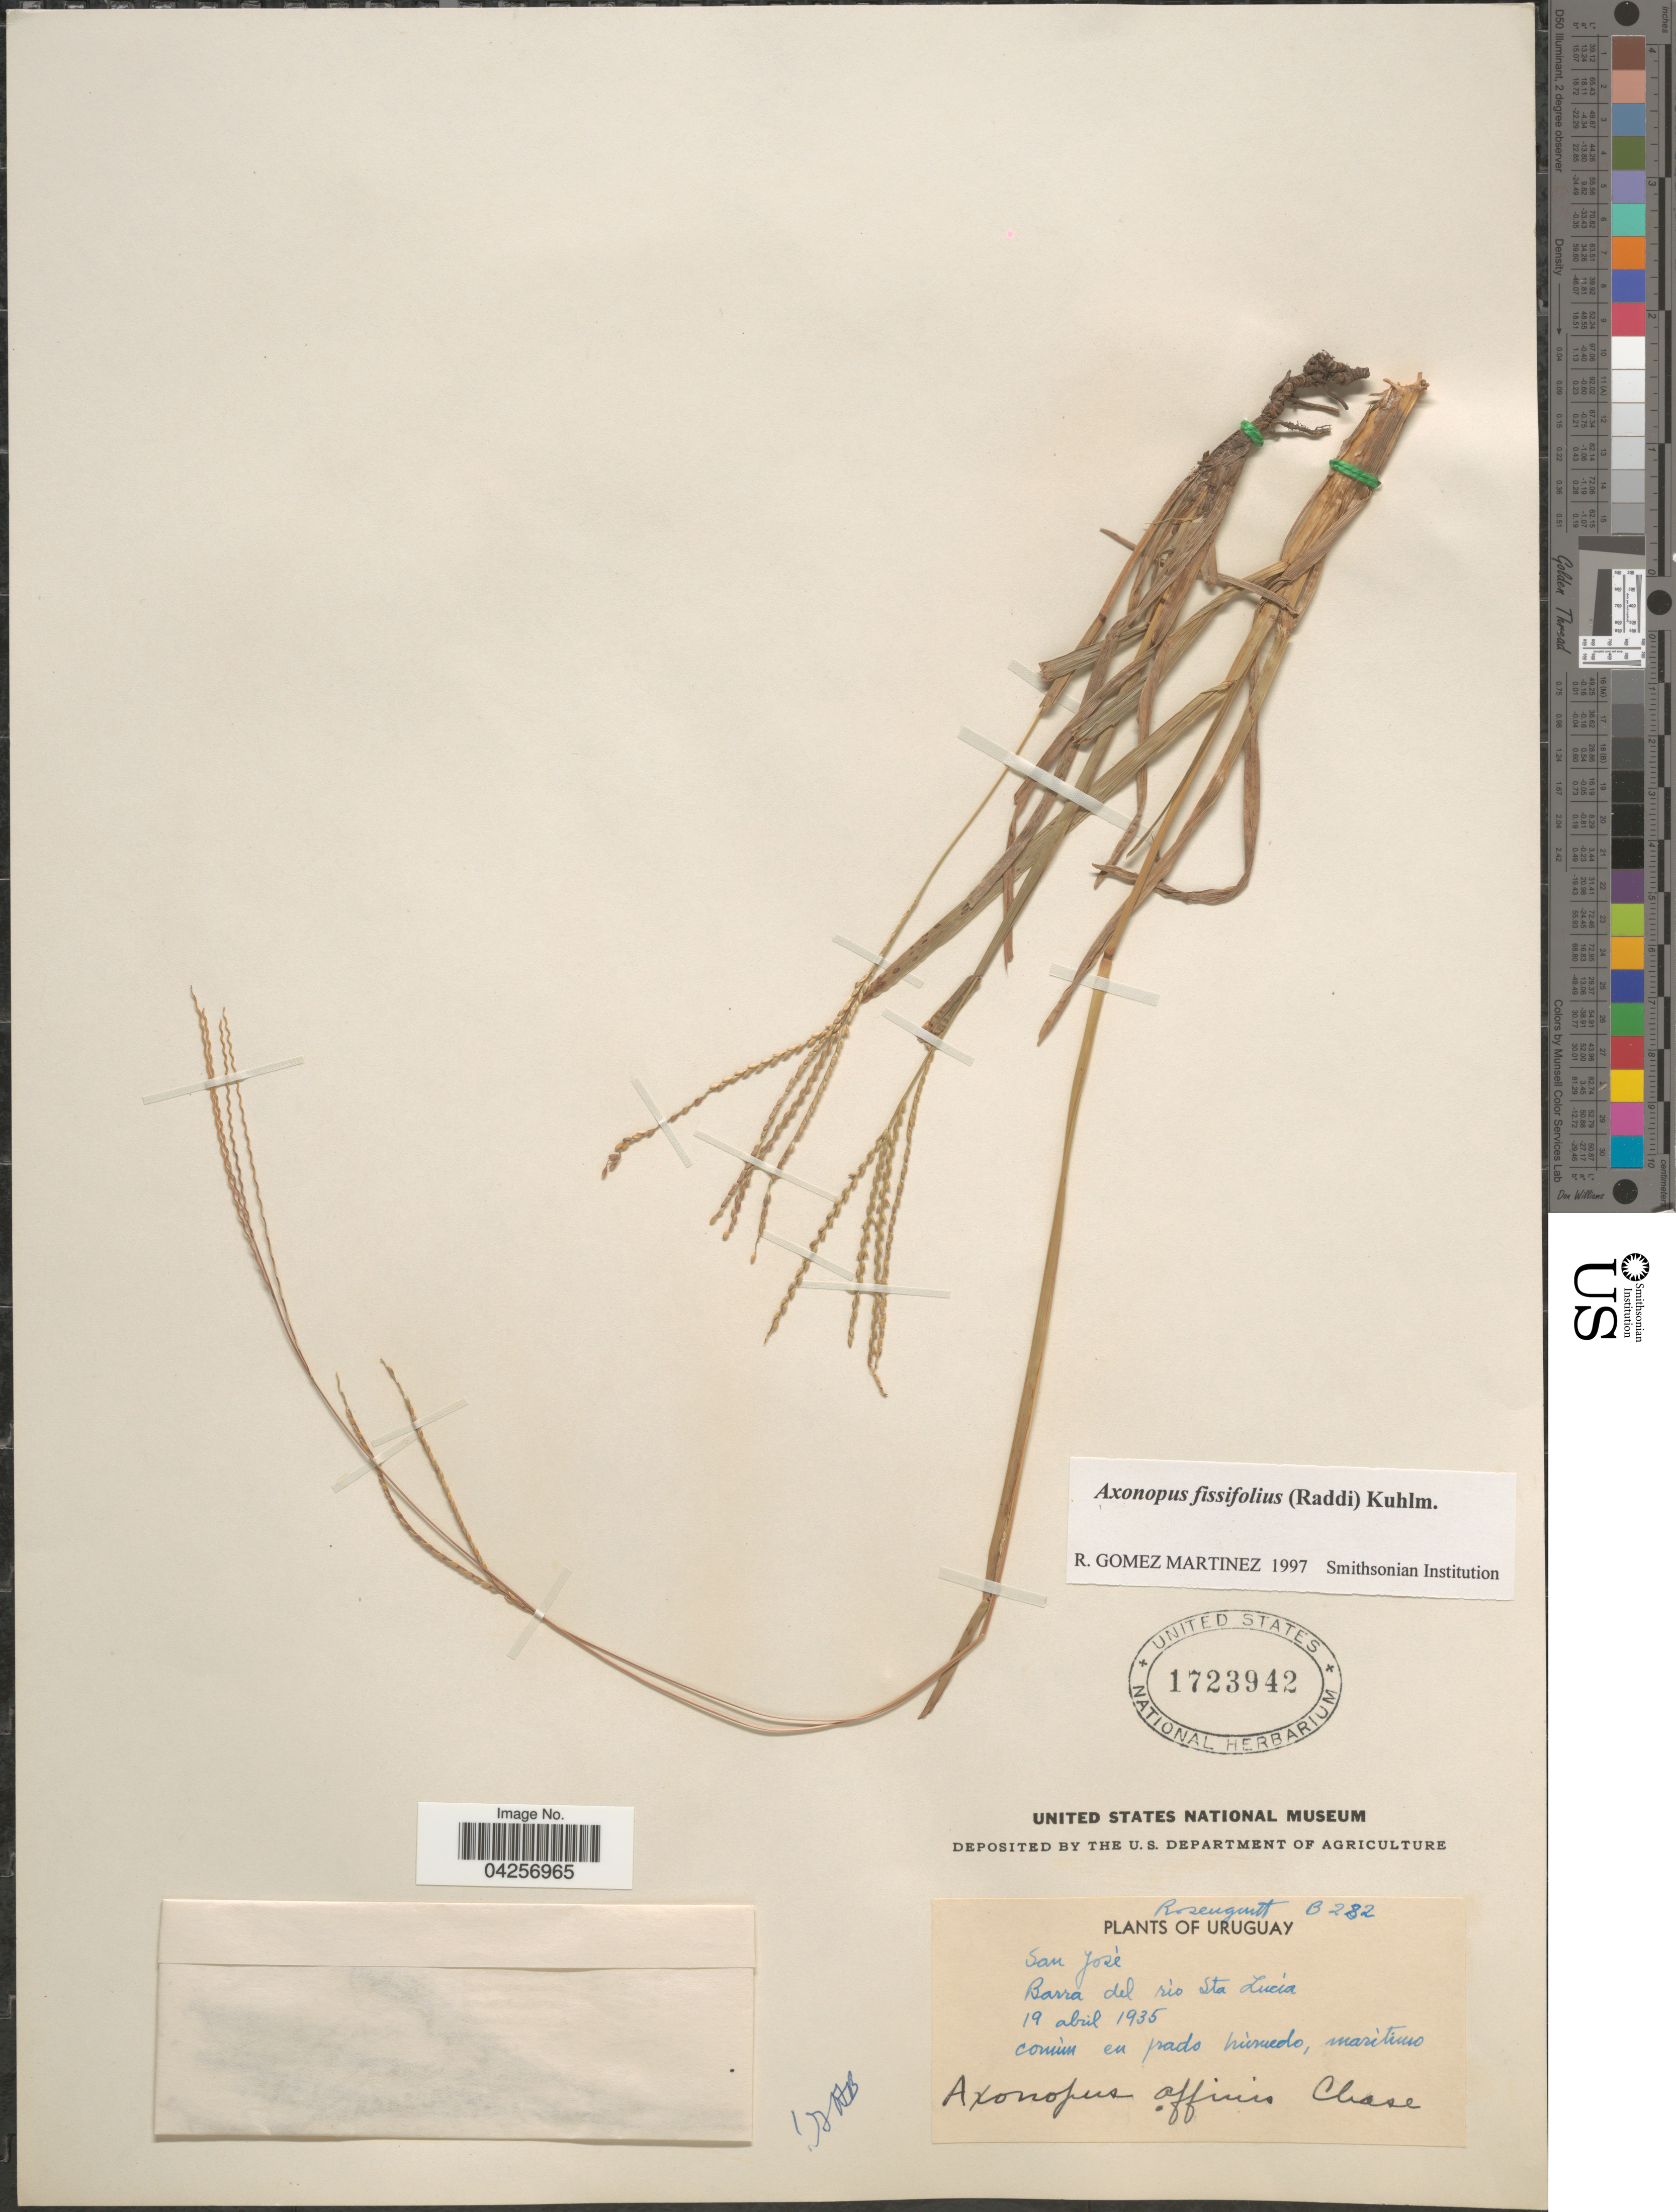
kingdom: Plantae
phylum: Tracheophyta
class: Liliopsida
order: Poales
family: Poaceae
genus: Axonopus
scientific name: Axonopus fissifolius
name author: (Raddi) Kuhlm.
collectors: Rosengurtt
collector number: B 282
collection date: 1934-04-19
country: Uruguay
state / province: San Jose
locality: Barra del río Sta Lucia.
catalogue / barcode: US 1723942